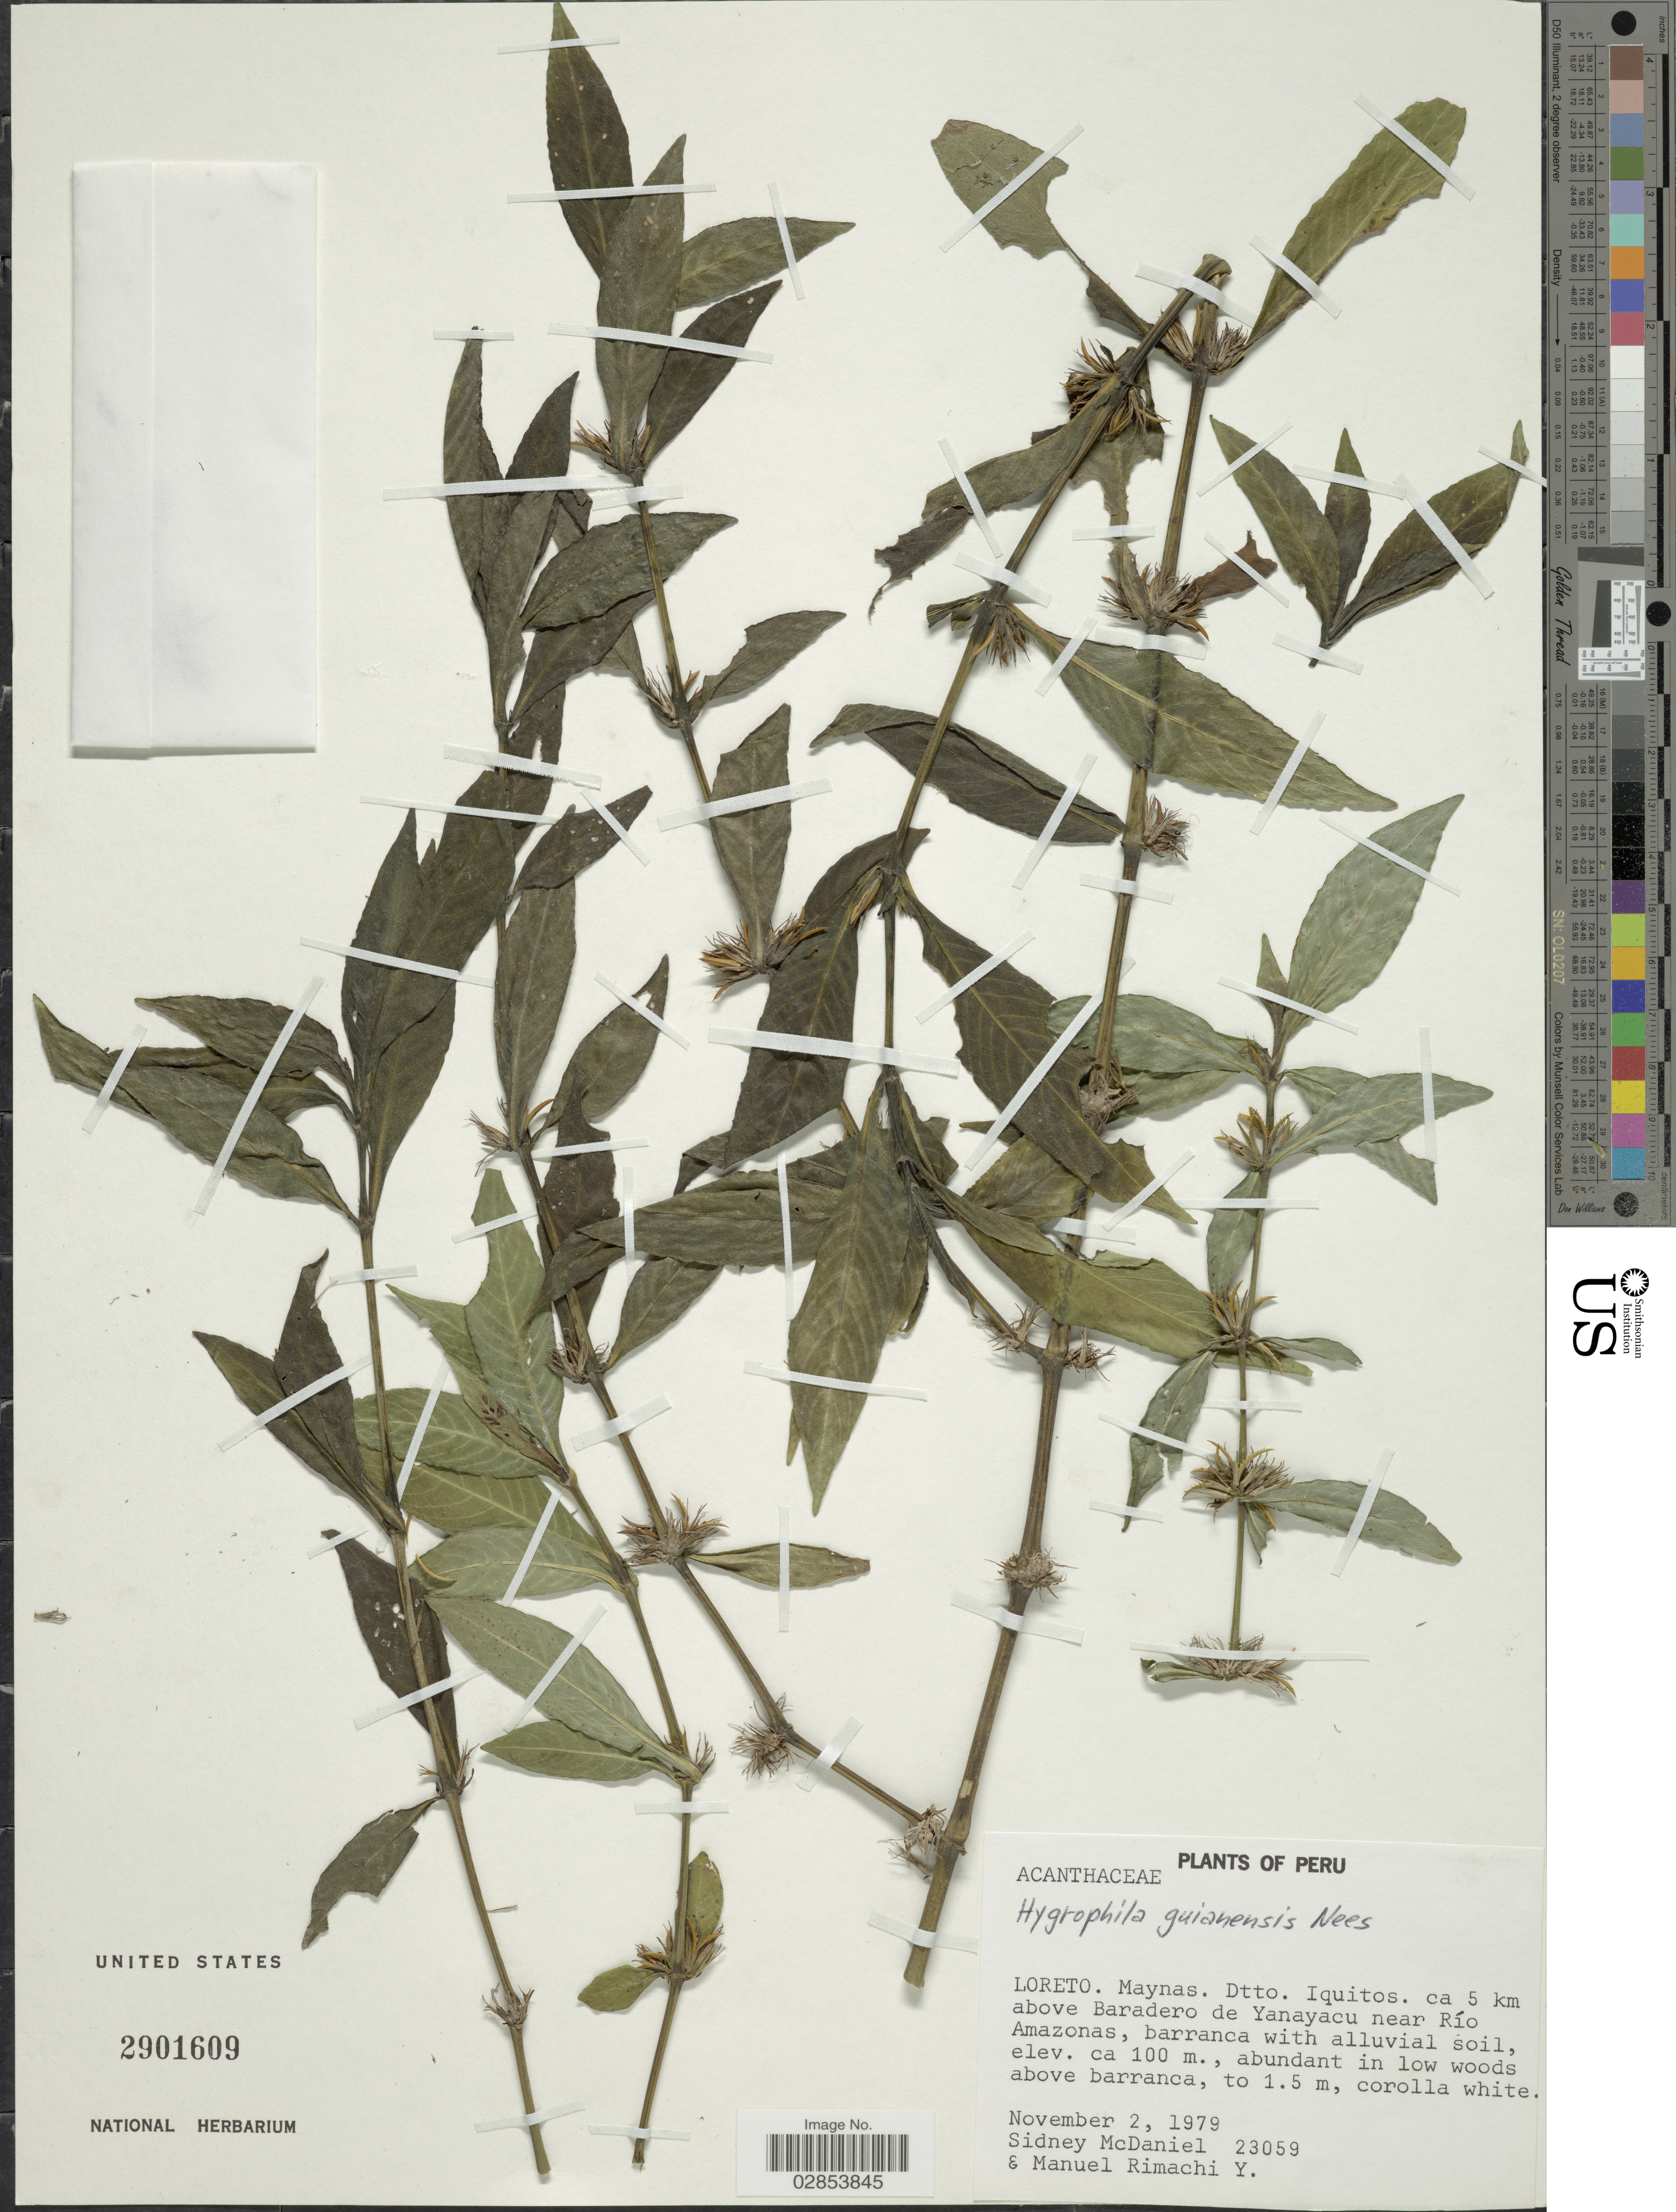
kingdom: Plantae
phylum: Tracheophyta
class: Magnoliopsida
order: Lamiales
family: Acanthaceae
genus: Hygrophila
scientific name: Hygrophila costata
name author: Nees & T. Nees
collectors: S. McDaniel & M. Rimachi Y.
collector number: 23059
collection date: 1979-11-02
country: Peru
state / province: Loreto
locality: Maynas. Dtto. Iquitos. ca 5 km above Baradero de Yanayacu near Río Amazonas.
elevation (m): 100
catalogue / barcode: US 2901609